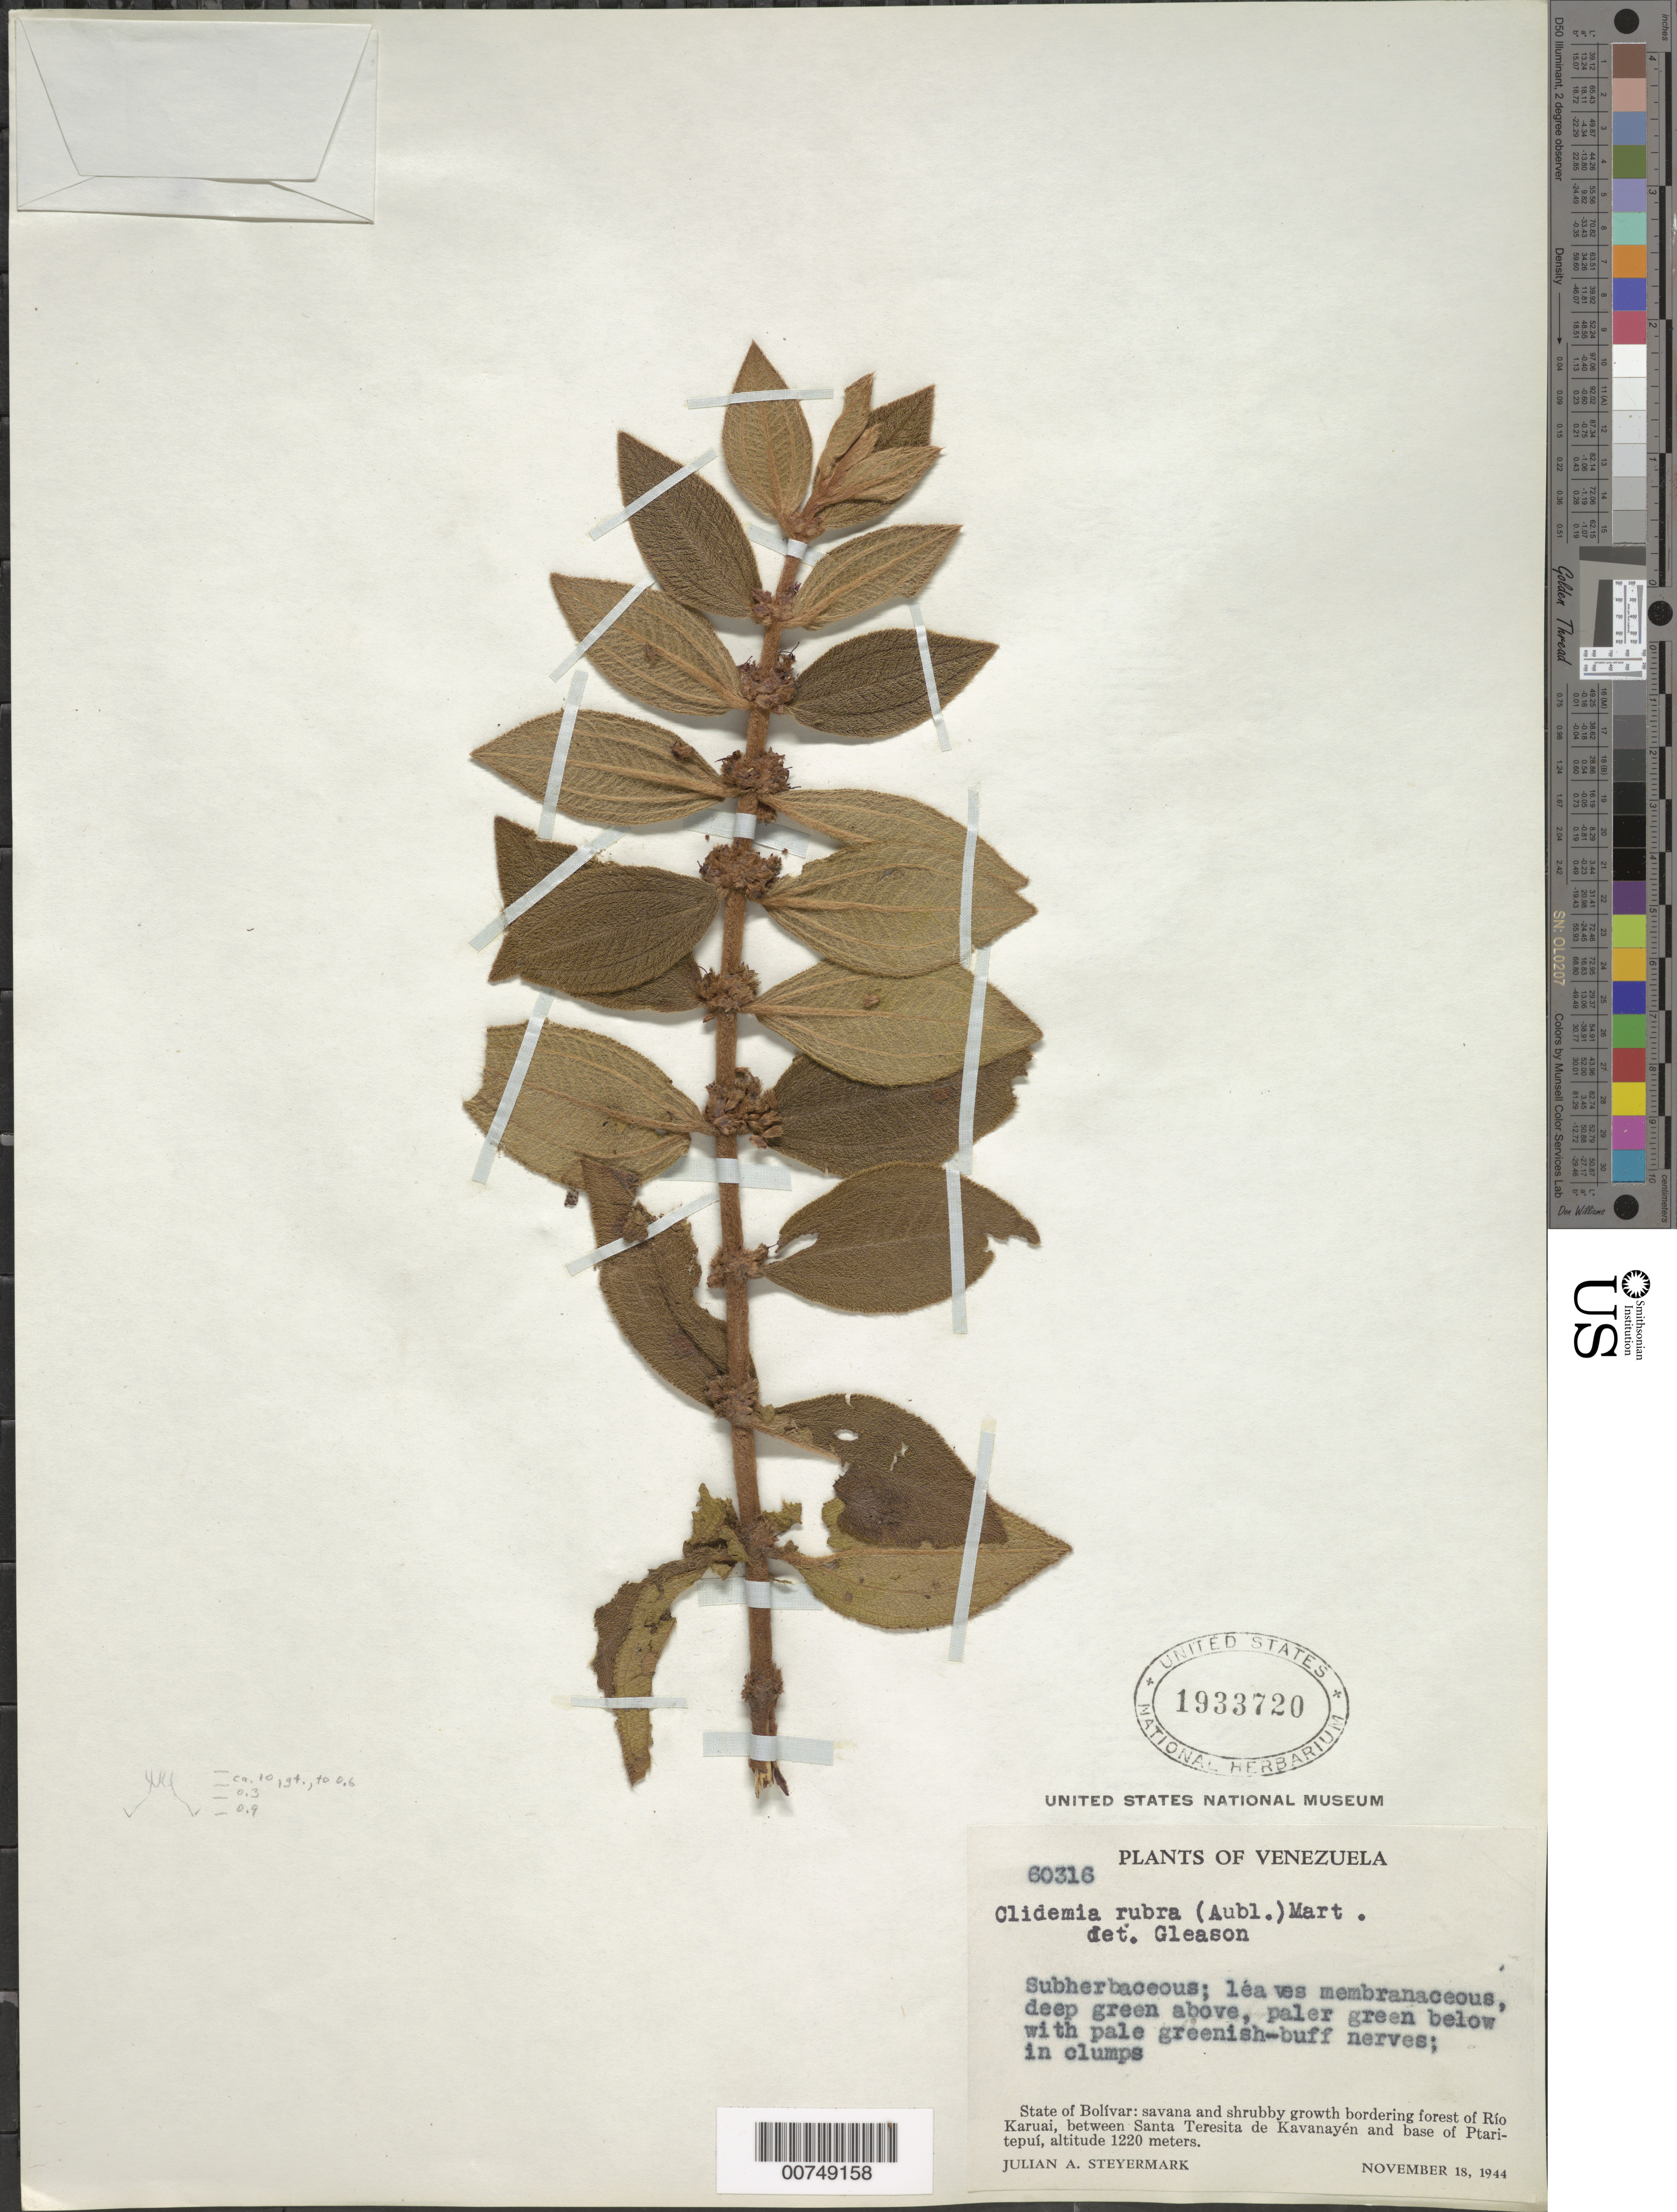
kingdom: Plantae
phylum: Tracheophyta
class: Magnoliopsida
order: Myrtales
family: Melastomataceae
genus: Clidemia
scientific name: Clidemia rubra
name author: (Aubl.) Mart.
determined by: Gleason, H. A.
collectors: J. Steyermark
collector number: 60316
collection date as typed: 18-Nov-44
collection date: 1944-11-18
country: Venezuela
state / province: Bolívar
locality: Río Karuai, between Santa Teresita de Kavanayén and base of Ptari-tepuí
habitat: Savanna and shrubby growth bordering forest; in clumps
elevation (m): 1220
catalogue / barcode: US 1933720